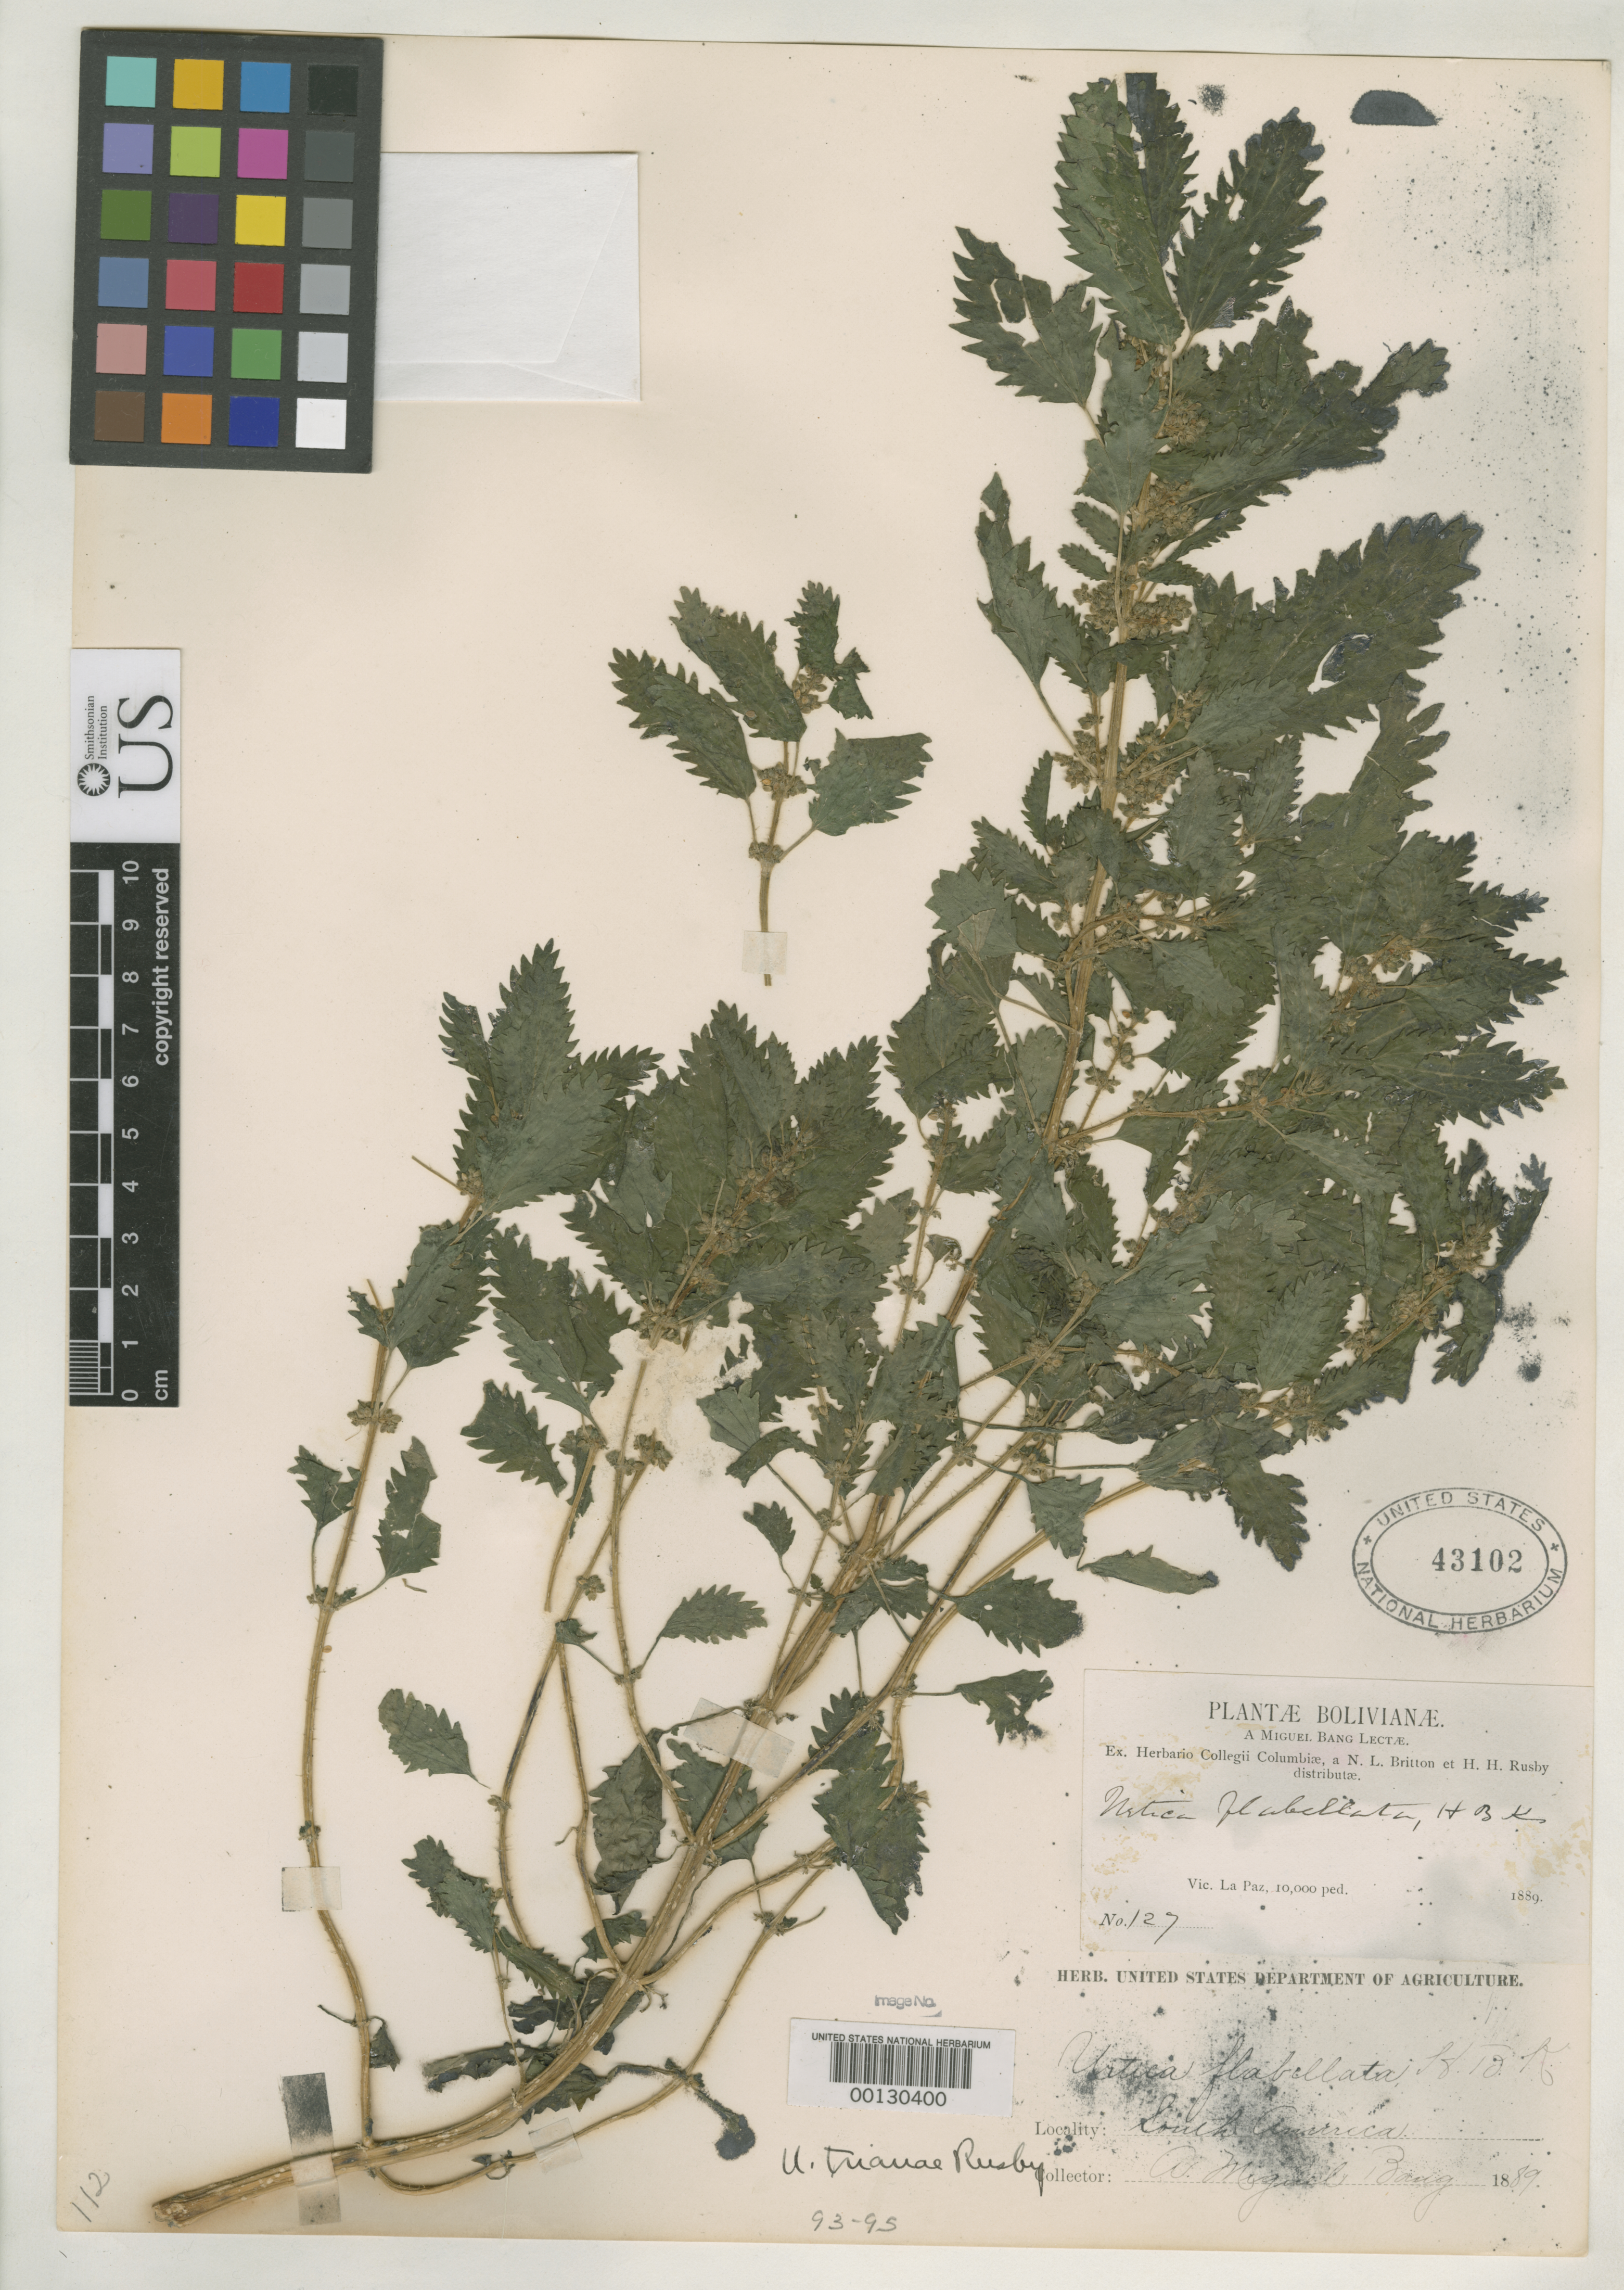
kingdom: Plantae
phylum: Tracheophyta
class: Magnoliopsida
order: Rosales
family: Urticaceae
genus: Urtica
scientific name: Urtica trianae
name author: Rusby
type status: Isosyntype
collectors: M. Bang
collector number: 127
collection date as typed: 1889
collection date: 1889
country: Bolivia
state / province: La Paz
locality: Vicinity of La Paz.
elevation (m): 3048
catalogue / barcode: US 43102